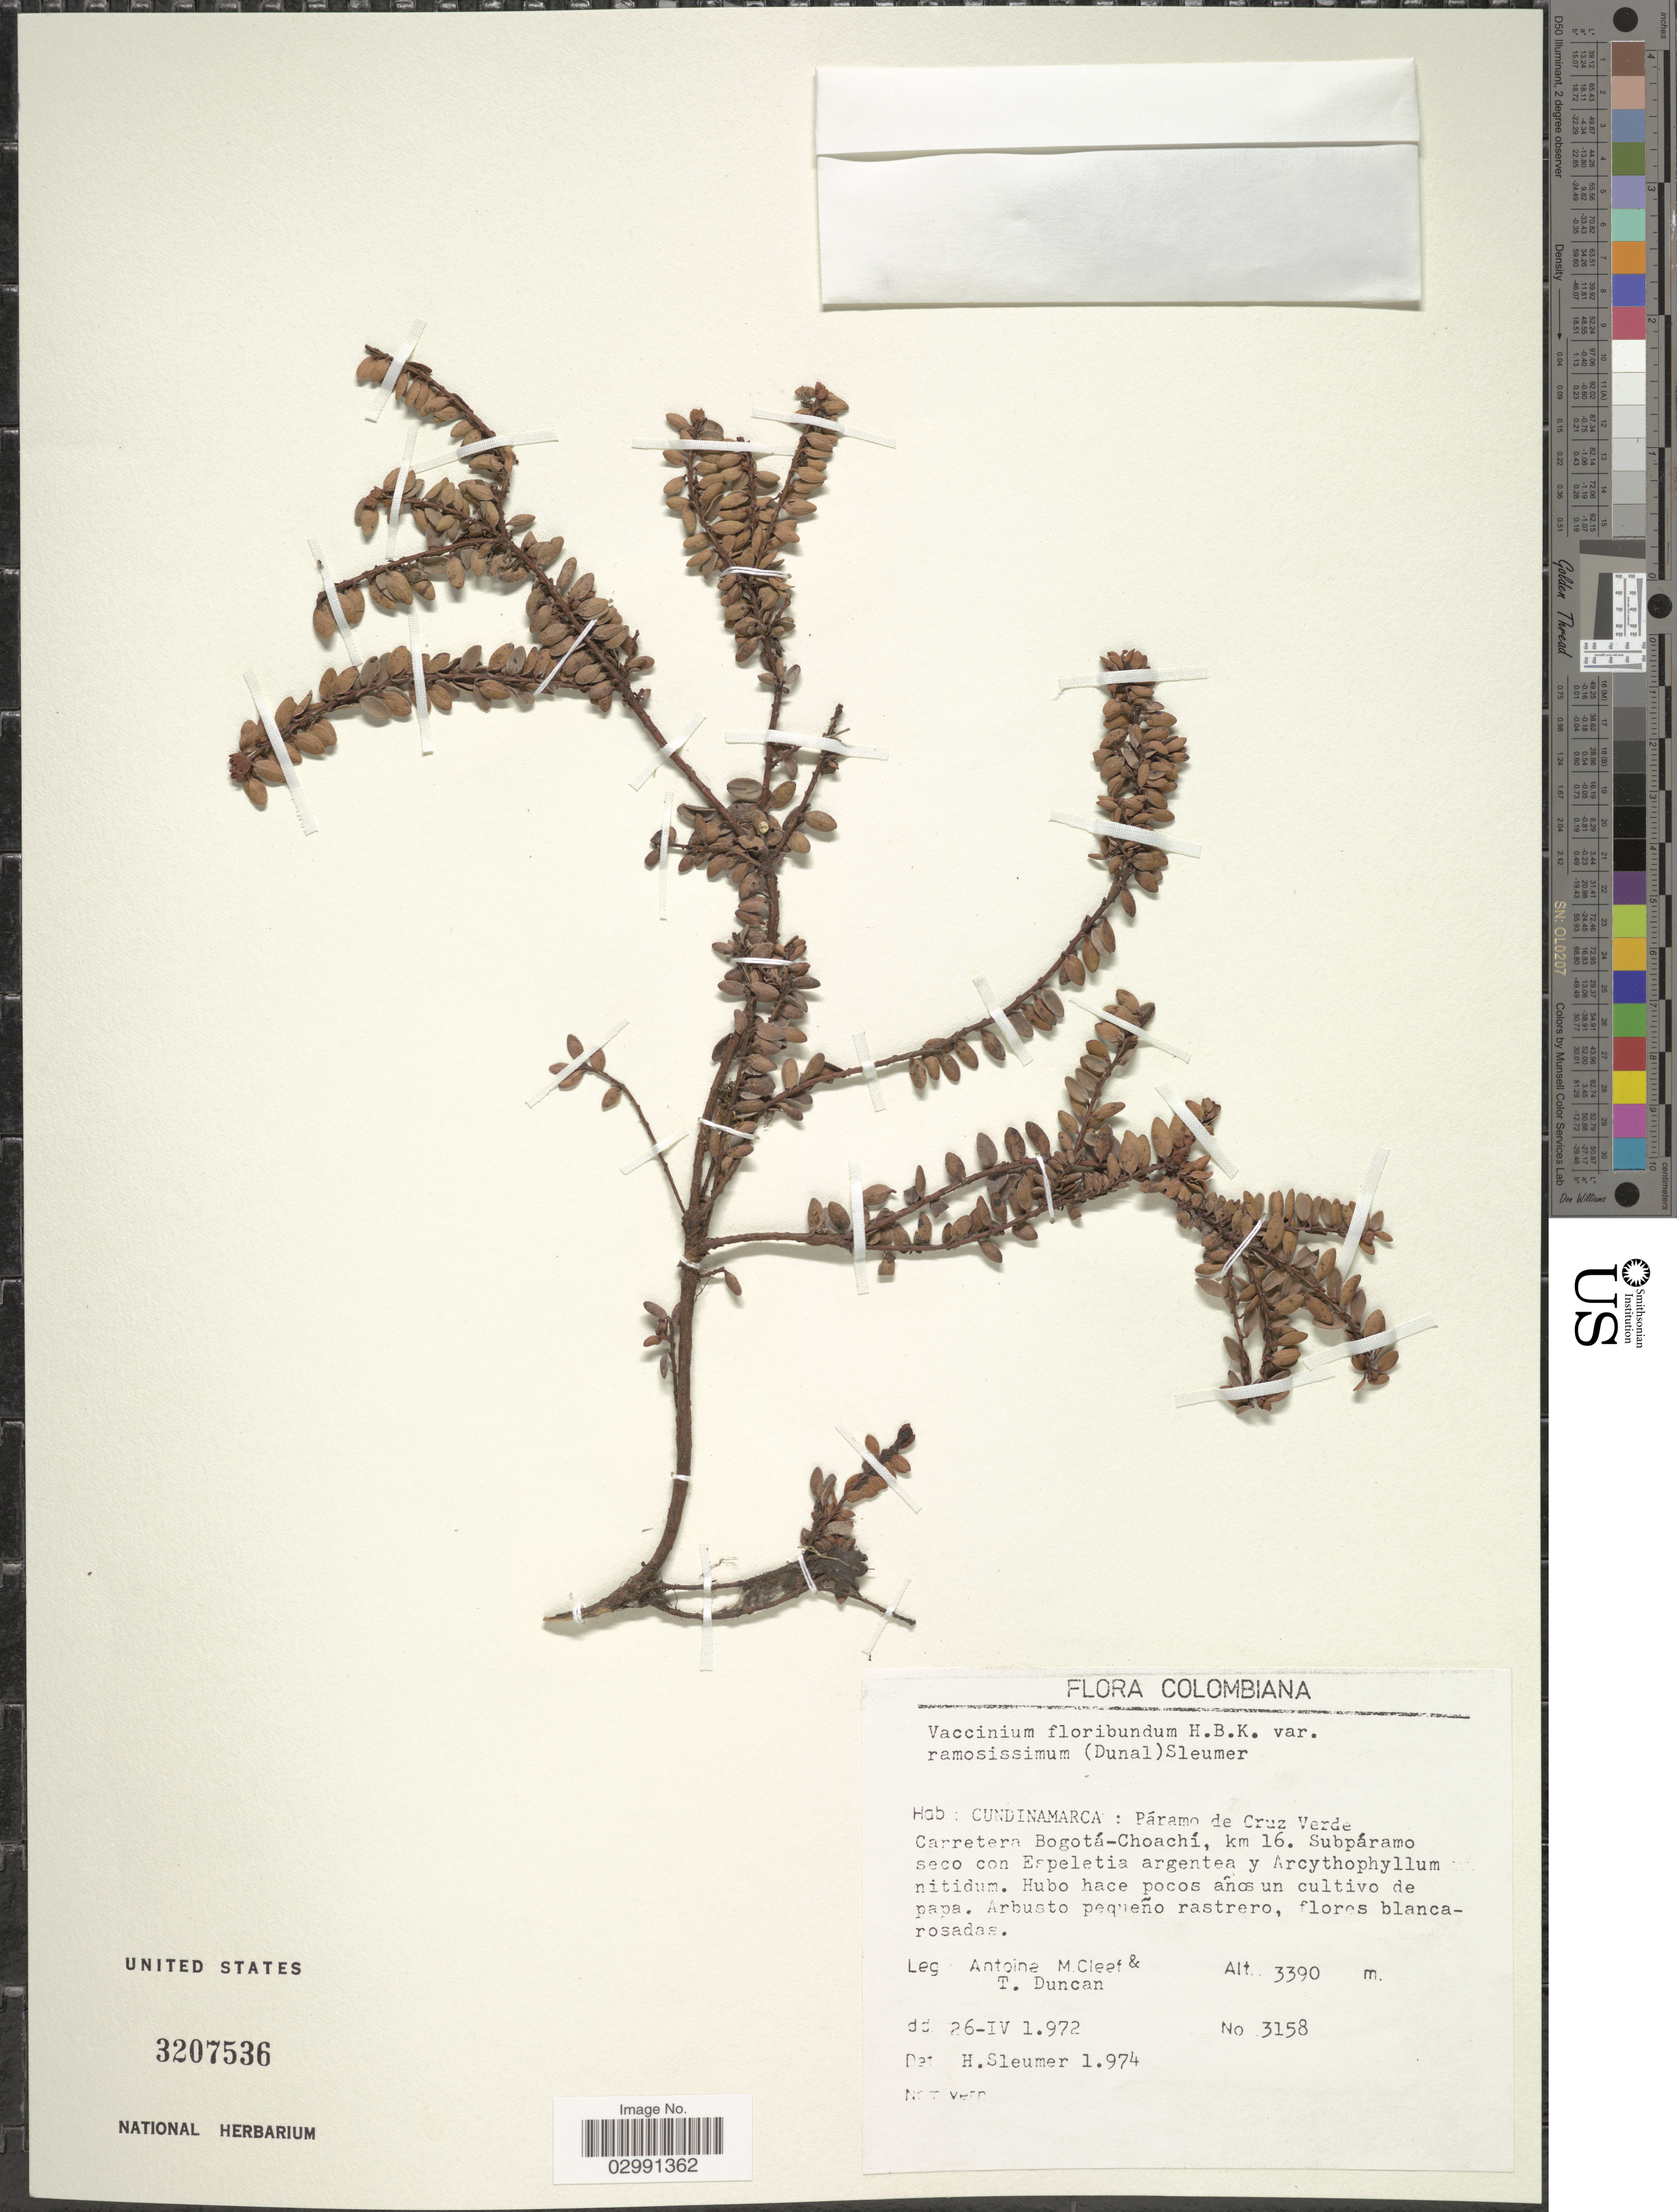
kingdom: Plantae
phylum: Tracheophyta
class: Magnoliopsida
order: Ericales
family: Ericaceae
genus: Vaccinium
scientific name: Vaccinium floribundum var. floribundum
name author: Kunth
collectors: A. M. Cleef & T. Duncan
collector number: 3158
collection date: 1972-04-26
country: Colombia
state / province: Cundinamarca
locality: Páramo de Cruz Verde Carretera Bogotá-Choachí, km 16.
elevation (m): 3390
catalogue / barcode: US 3207536